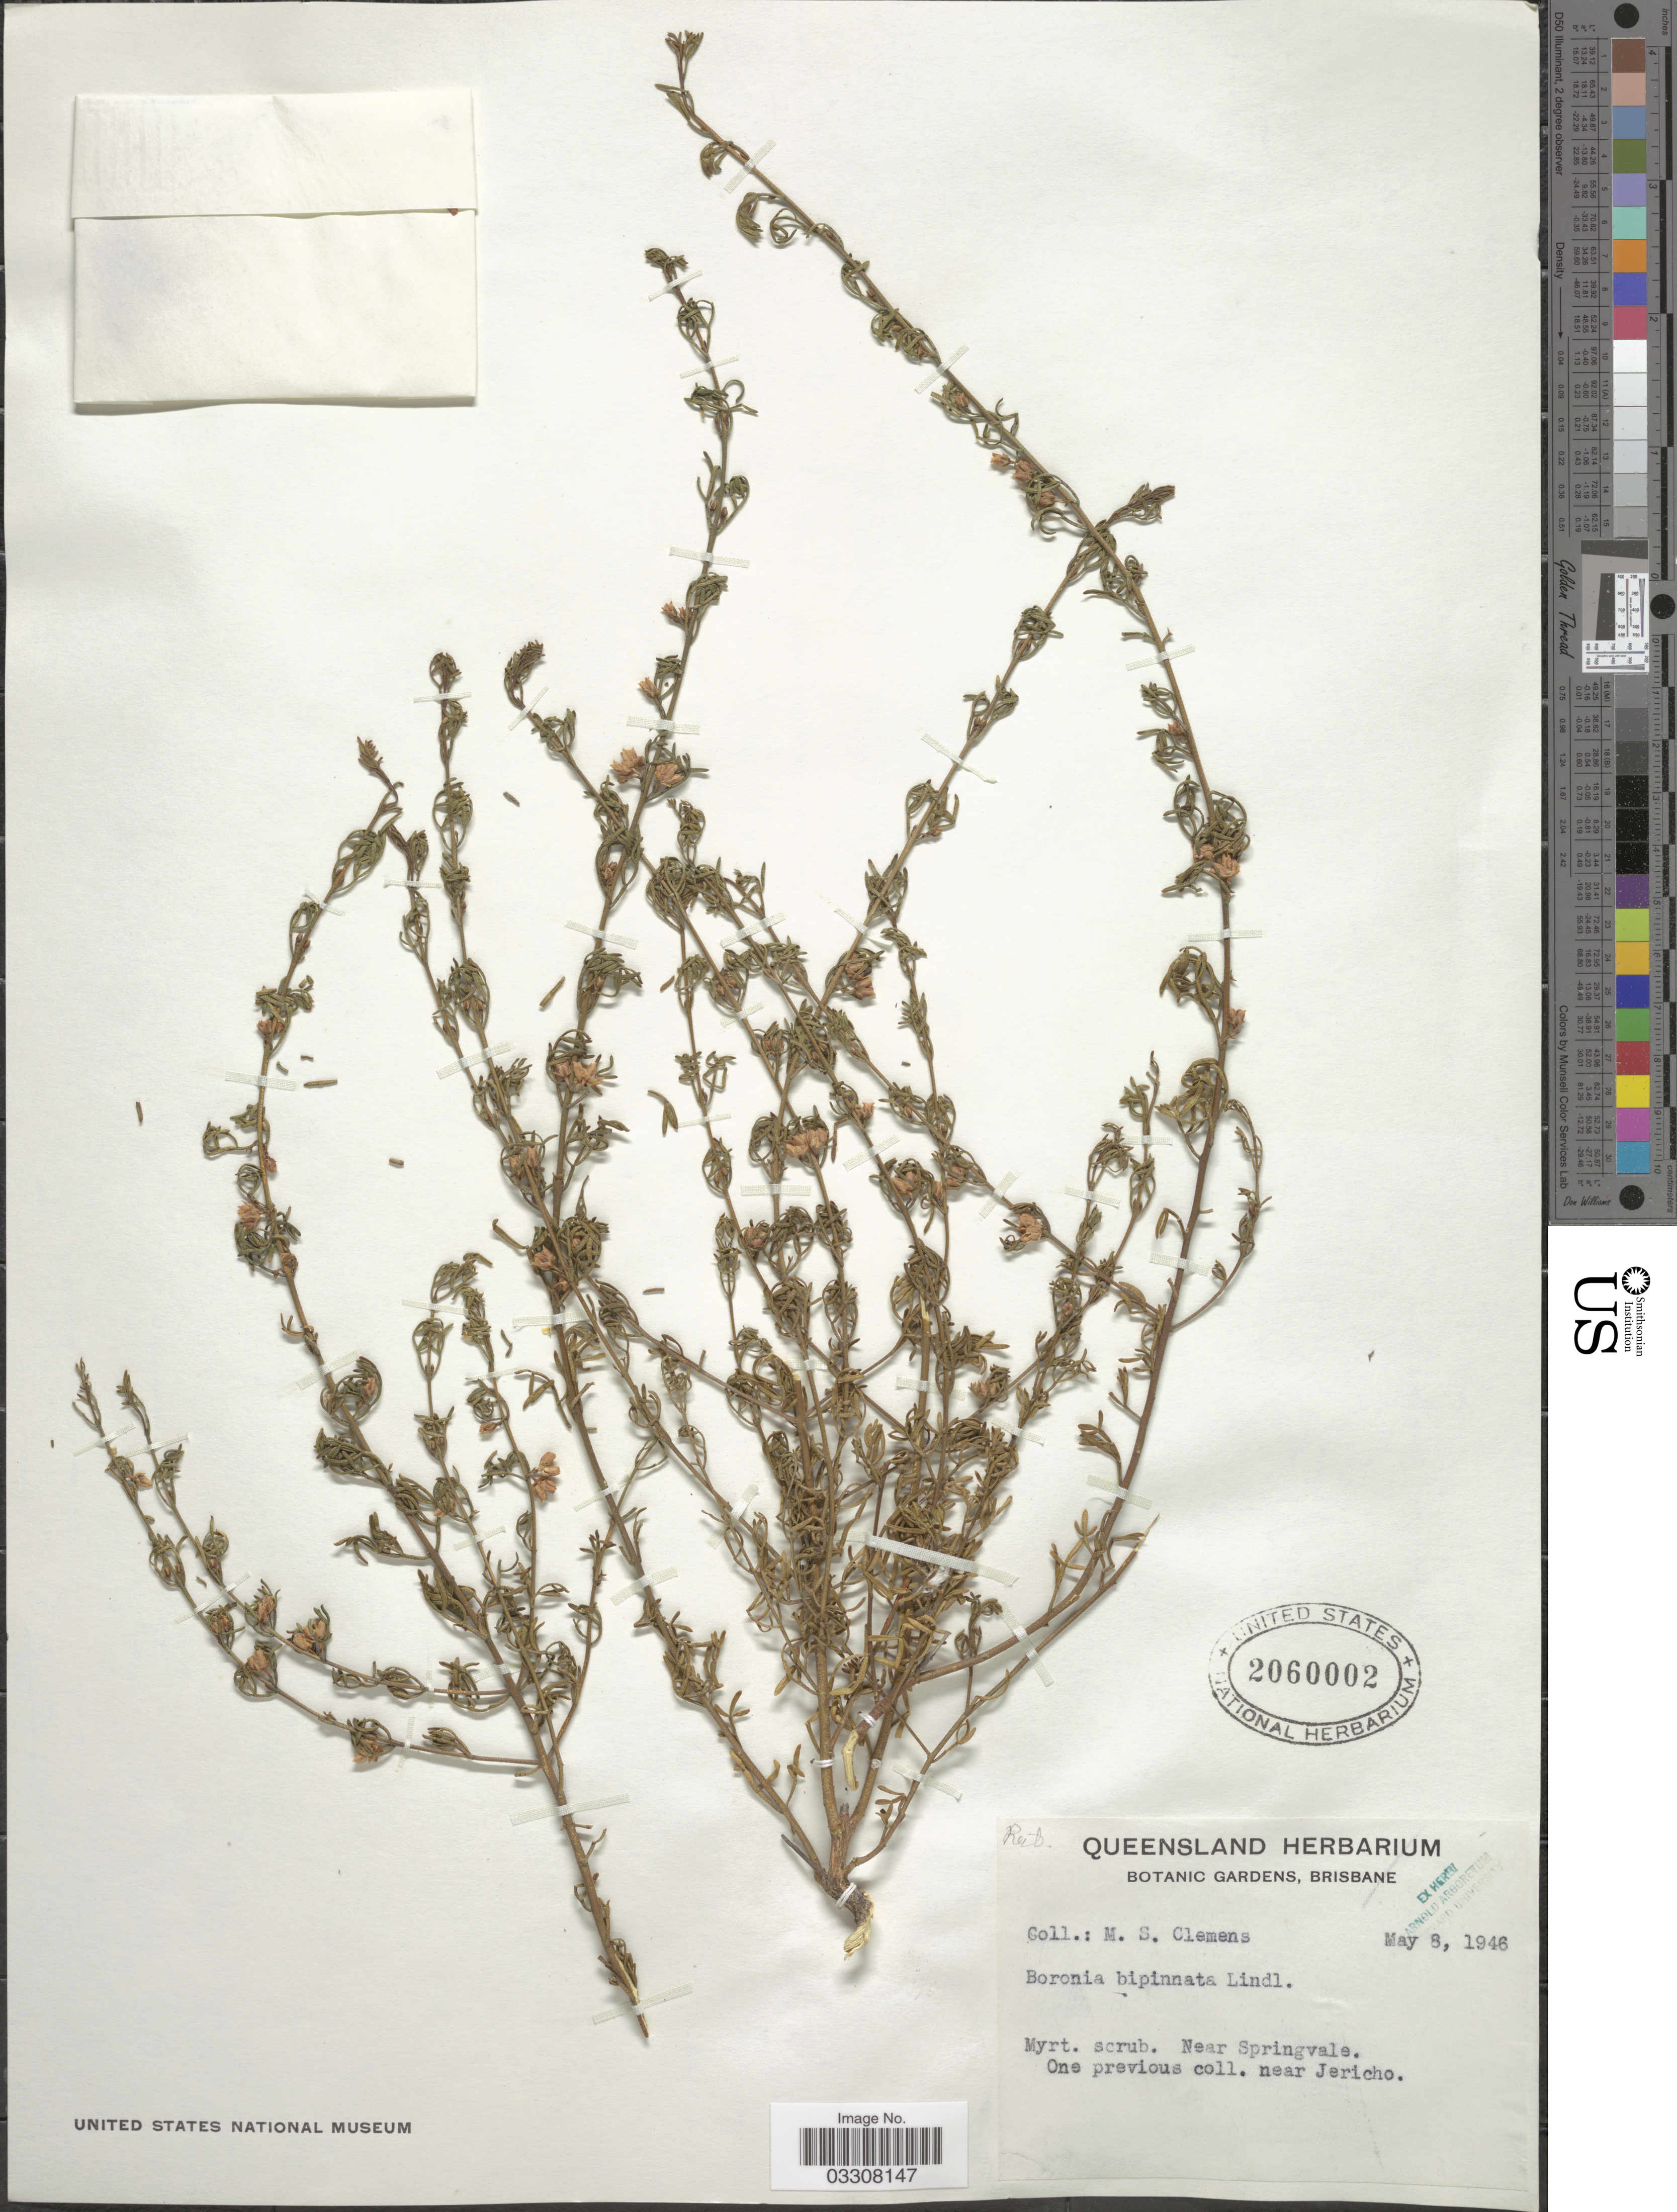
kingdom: Plantae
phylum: Tracheophyta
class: Magnoliopsida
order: Sapindales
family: Rutaceae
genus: Cyanothamnus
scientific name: Cyanothamnus occidentalis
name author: (Duretto) Duretto & Heslewood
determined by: Strong, Mark T., (BOT), Smithsonian Institution - National Museum of Natural History (UNITED STATES)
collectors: M. S. Clemens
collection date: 1946-05-08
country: Australia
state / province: Queensland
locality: Near Springvale. Near Jericho.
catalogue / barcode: US 2060002